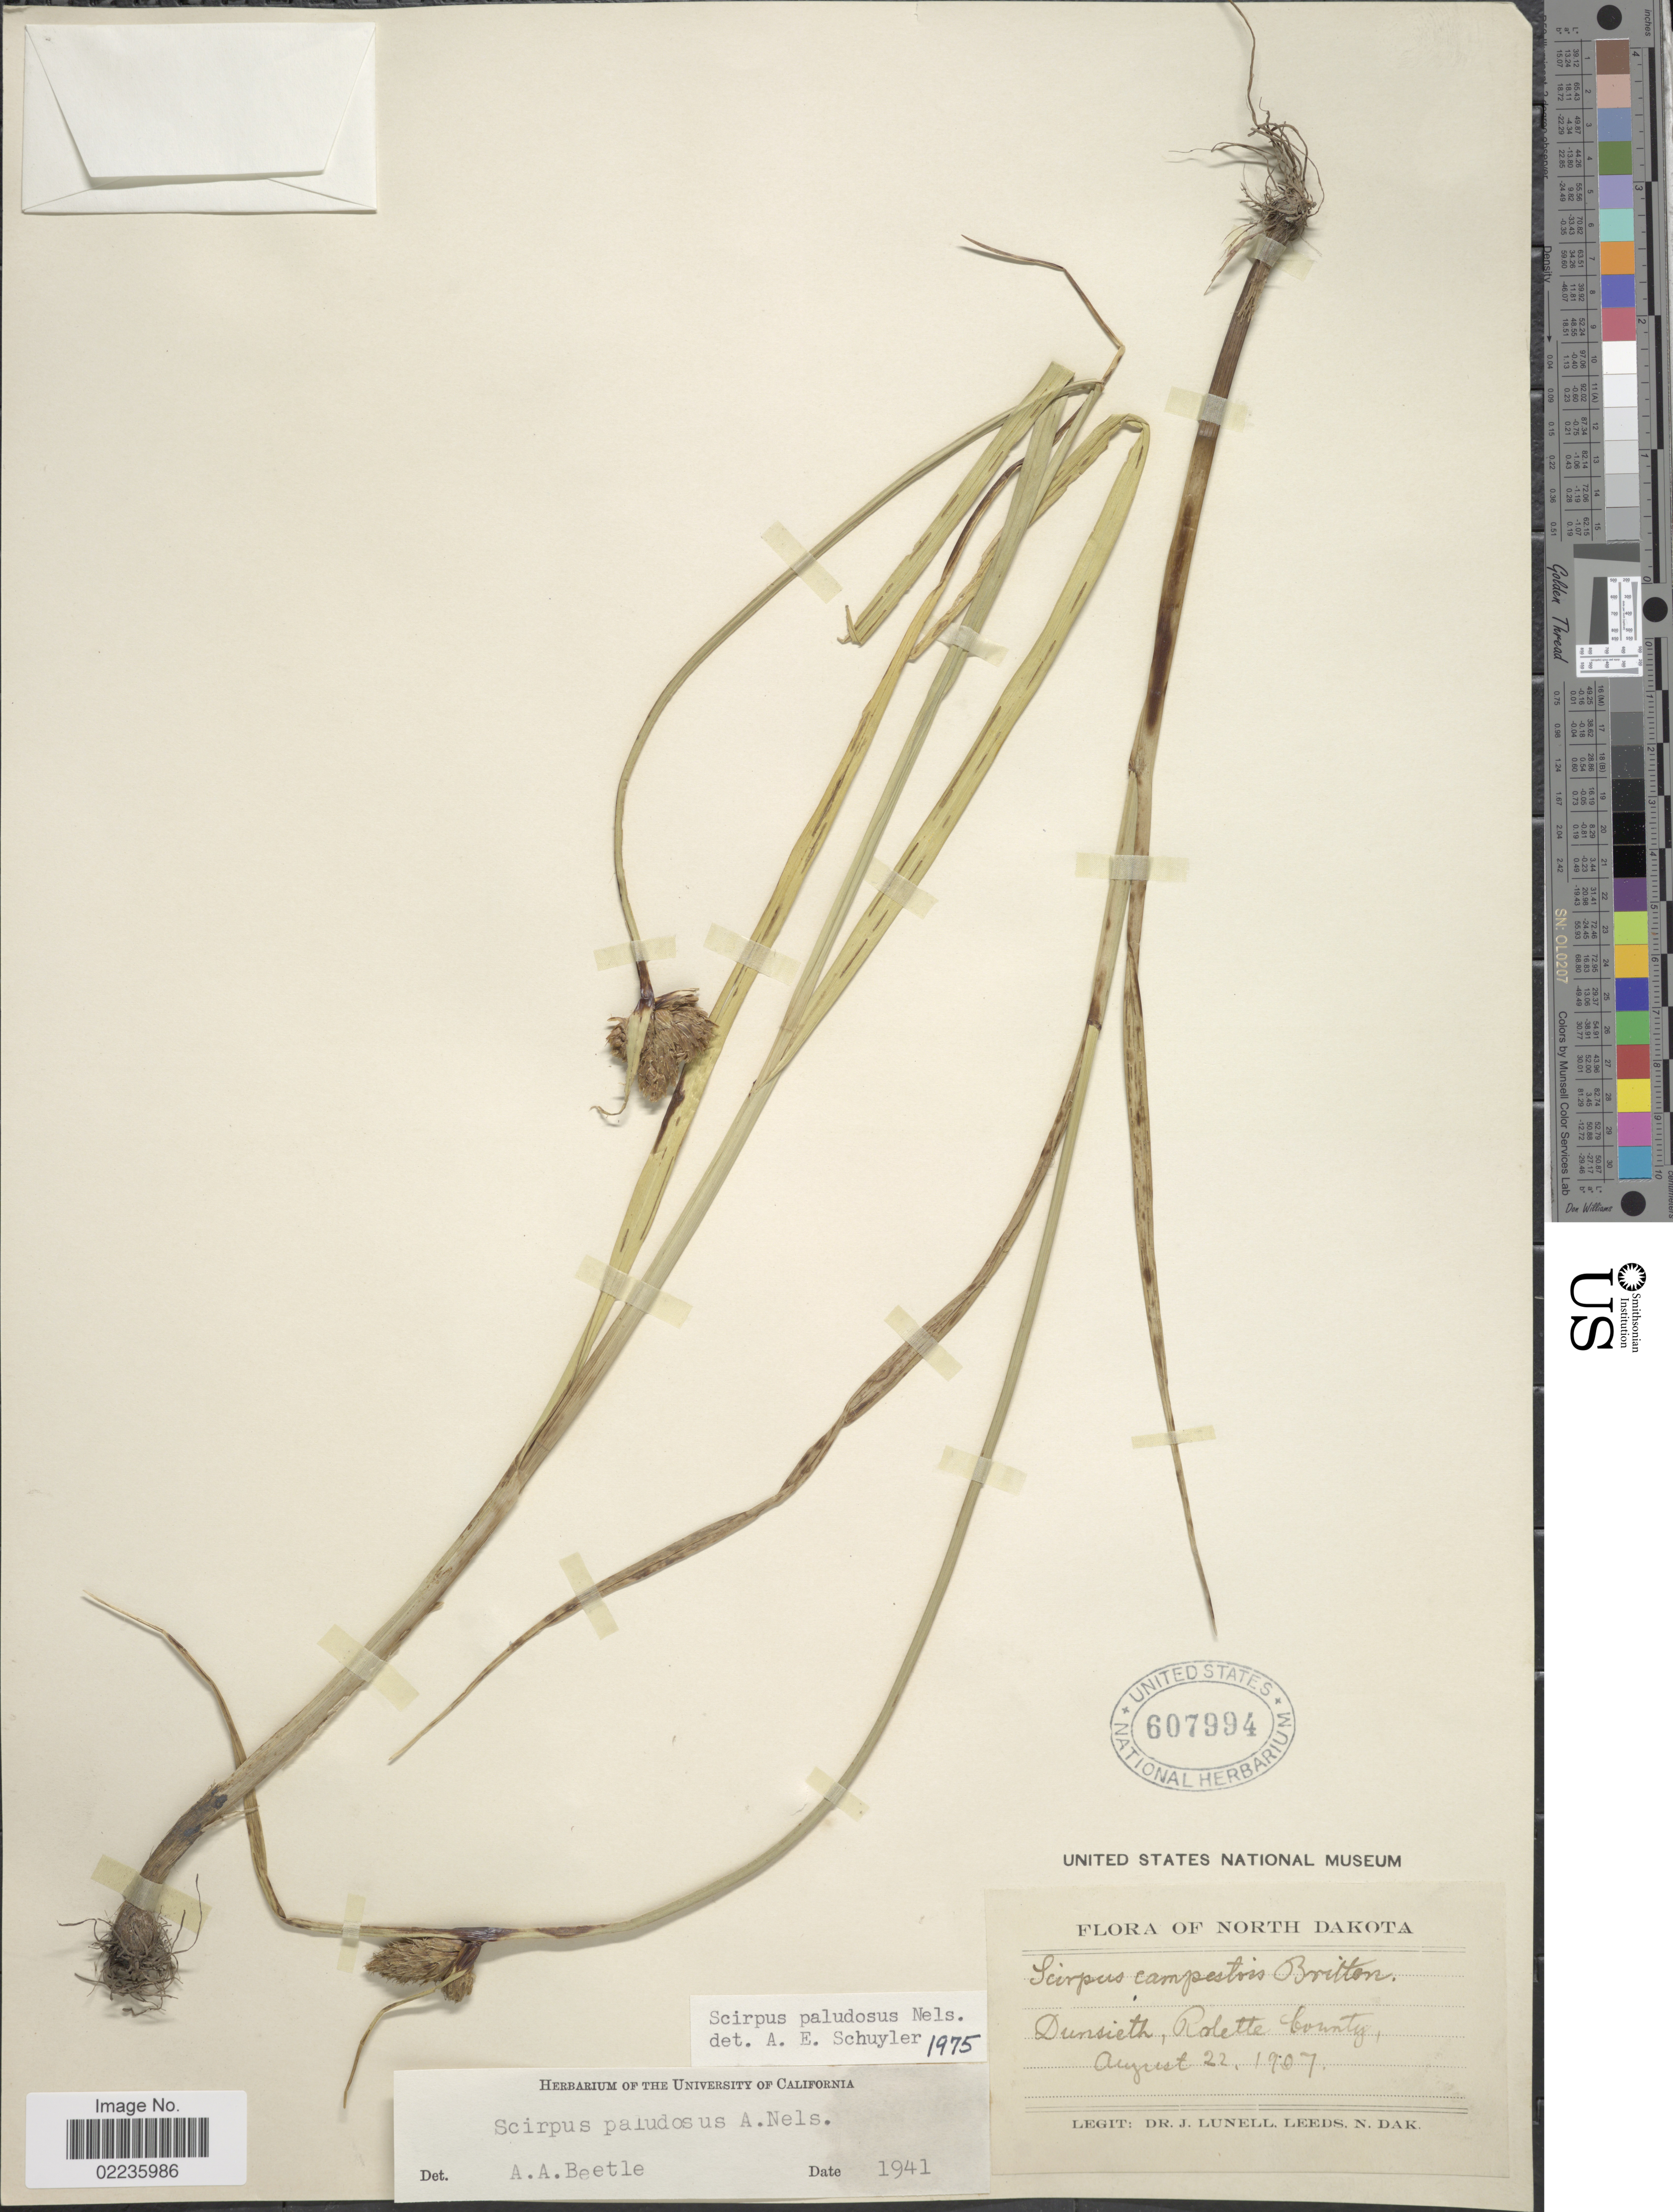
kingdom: Plantae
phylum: Tracheophyta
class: Liliopsida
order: Poales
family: Cyperaceae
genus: Bolboschoenus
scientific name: Bolboschoenus maritimus subsp. paludosus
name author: (A. Nelson) T. Koyama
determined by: Strong, M. T., (US), Smithsonian Institution - National Museum of Natural History (UNITED STATES)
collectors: J. Leeds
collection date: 1907-08-22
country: United States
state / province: North Dakota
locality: Dunsieth, Rolette County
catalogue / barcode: US 607994